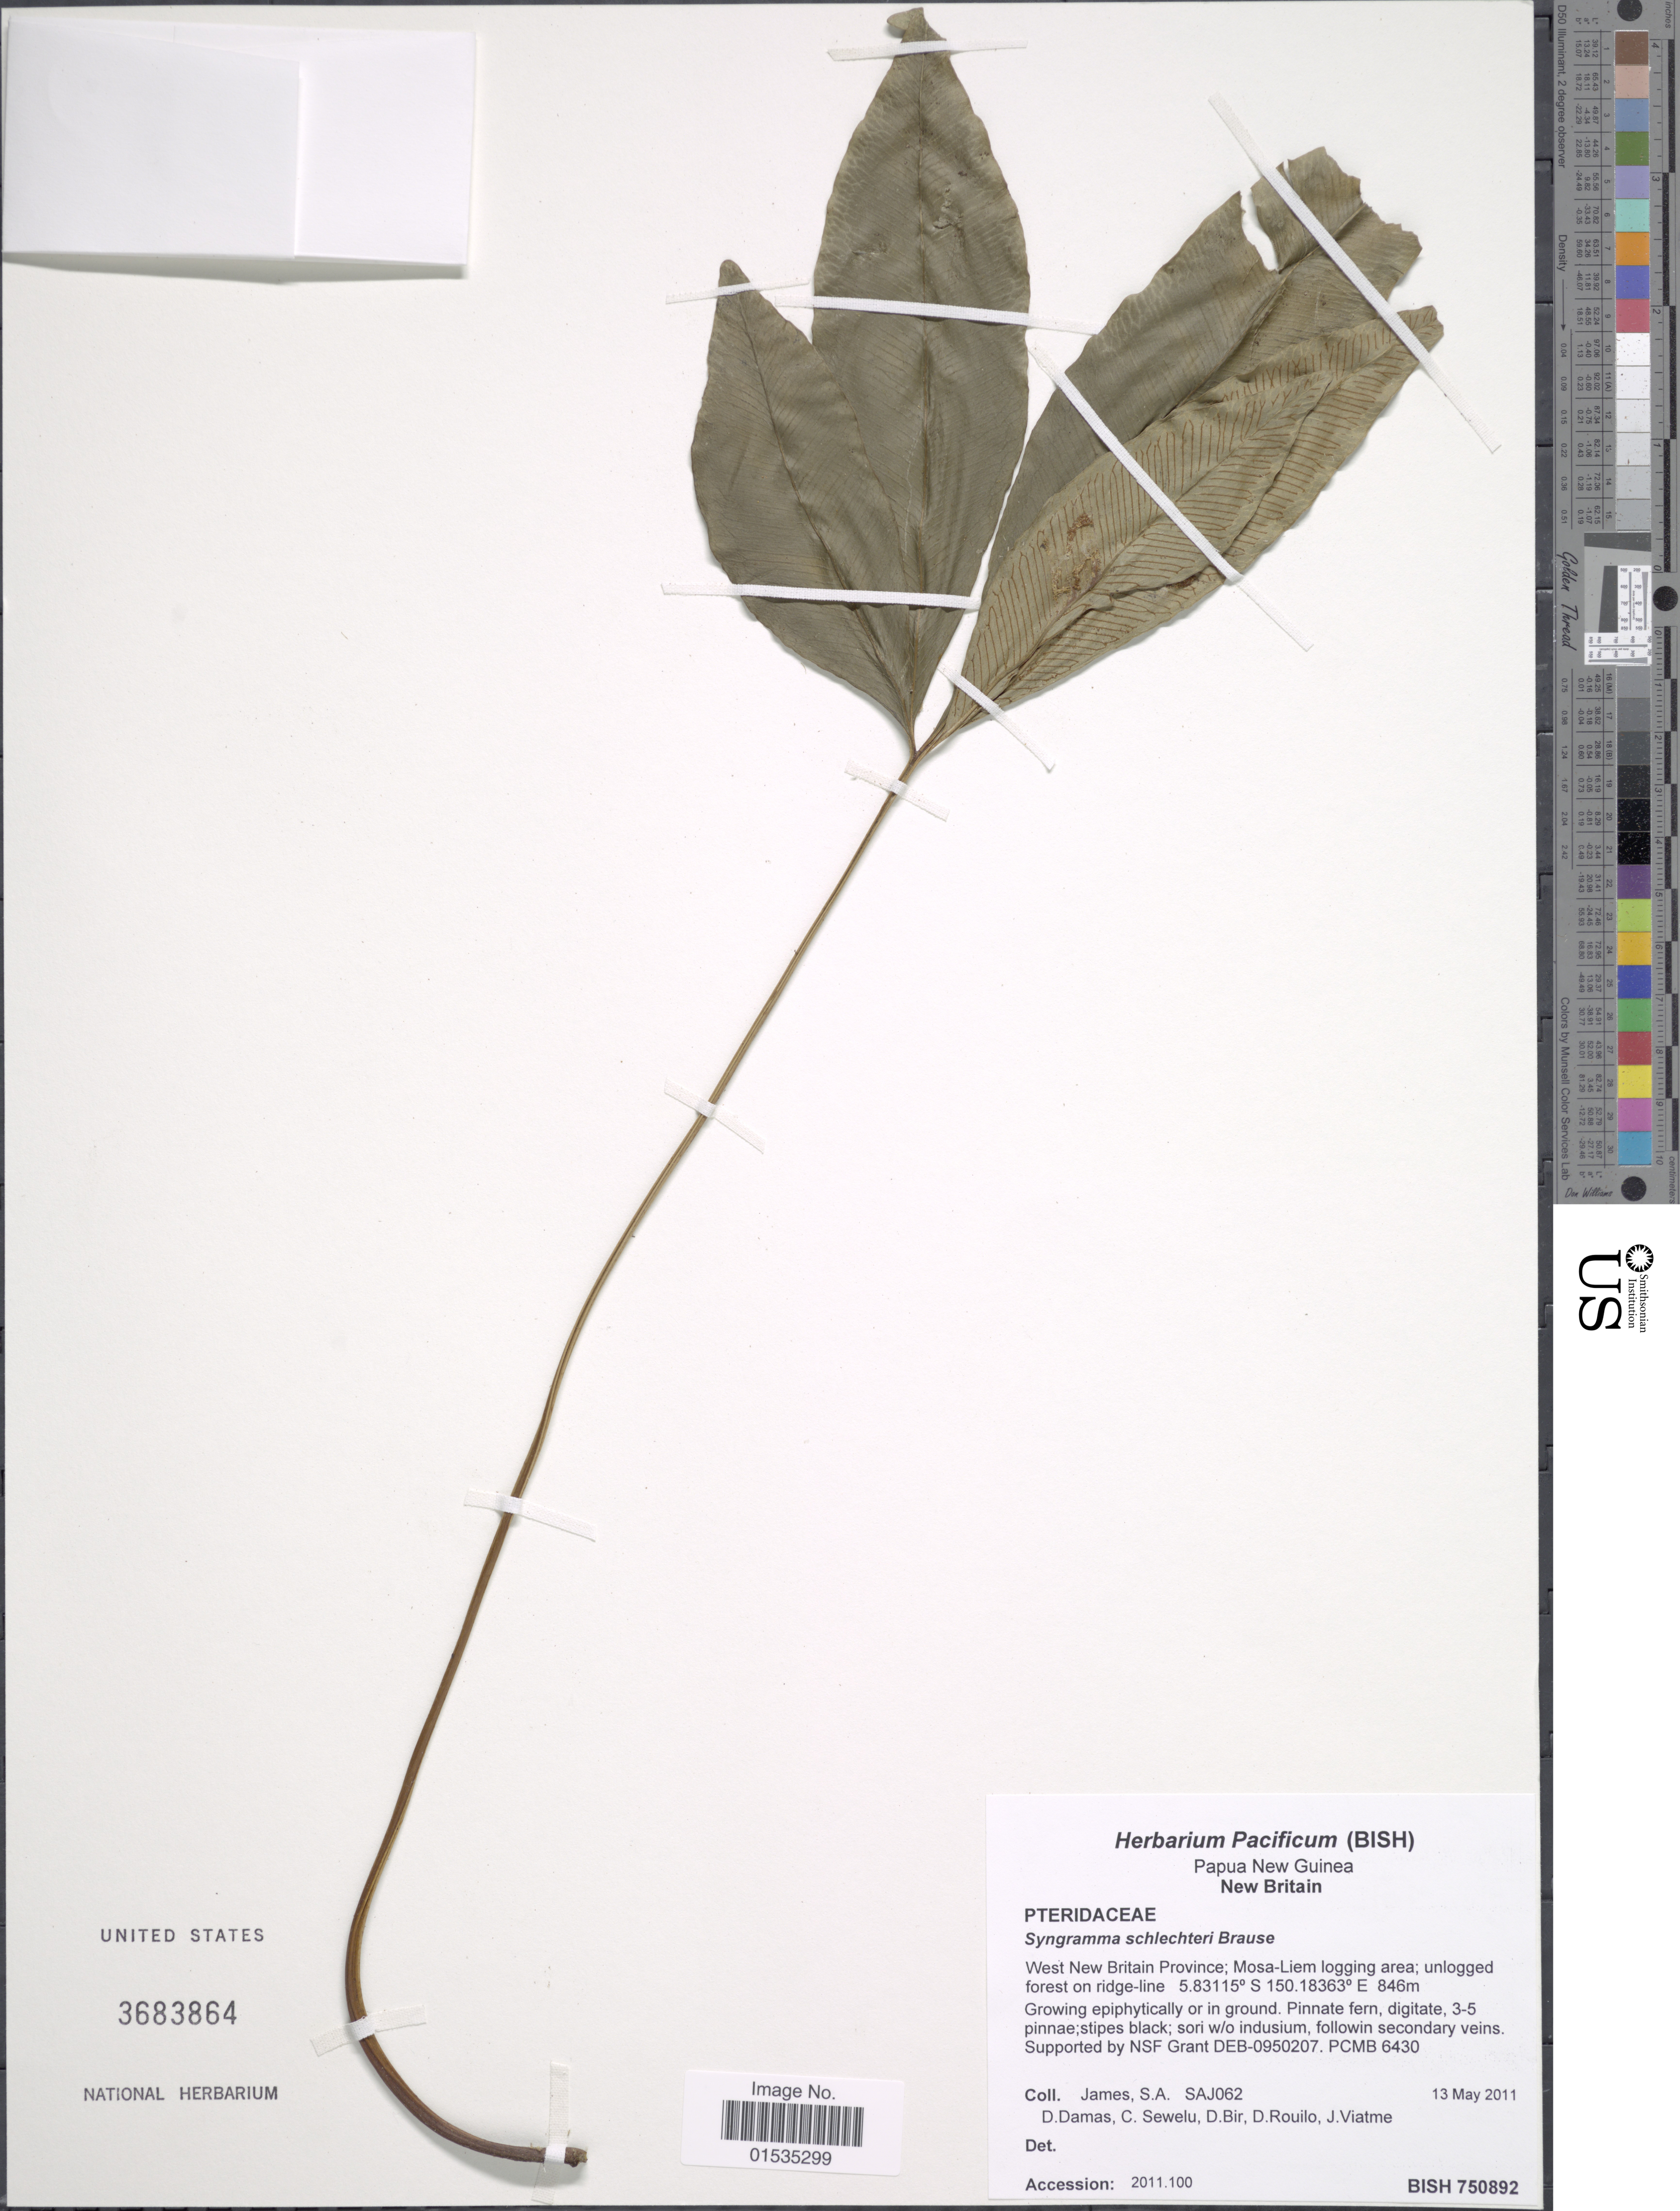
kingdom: Plantae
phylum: Tracheophyta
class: Polypodiopsida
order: Polypodiales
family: Athyriaceae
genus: Diplazium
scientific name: Diplazium sp.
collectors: S. James, D. Damas, C. Sewelu, D. Bir & et al.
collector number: SAJ062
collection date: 2011-05-13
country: Papua New Guinea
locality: New Britain, West New Britain Province, Mosa-Liem logging area; unlogged forest on ridge-line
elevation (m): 846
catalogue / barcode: US 3683864